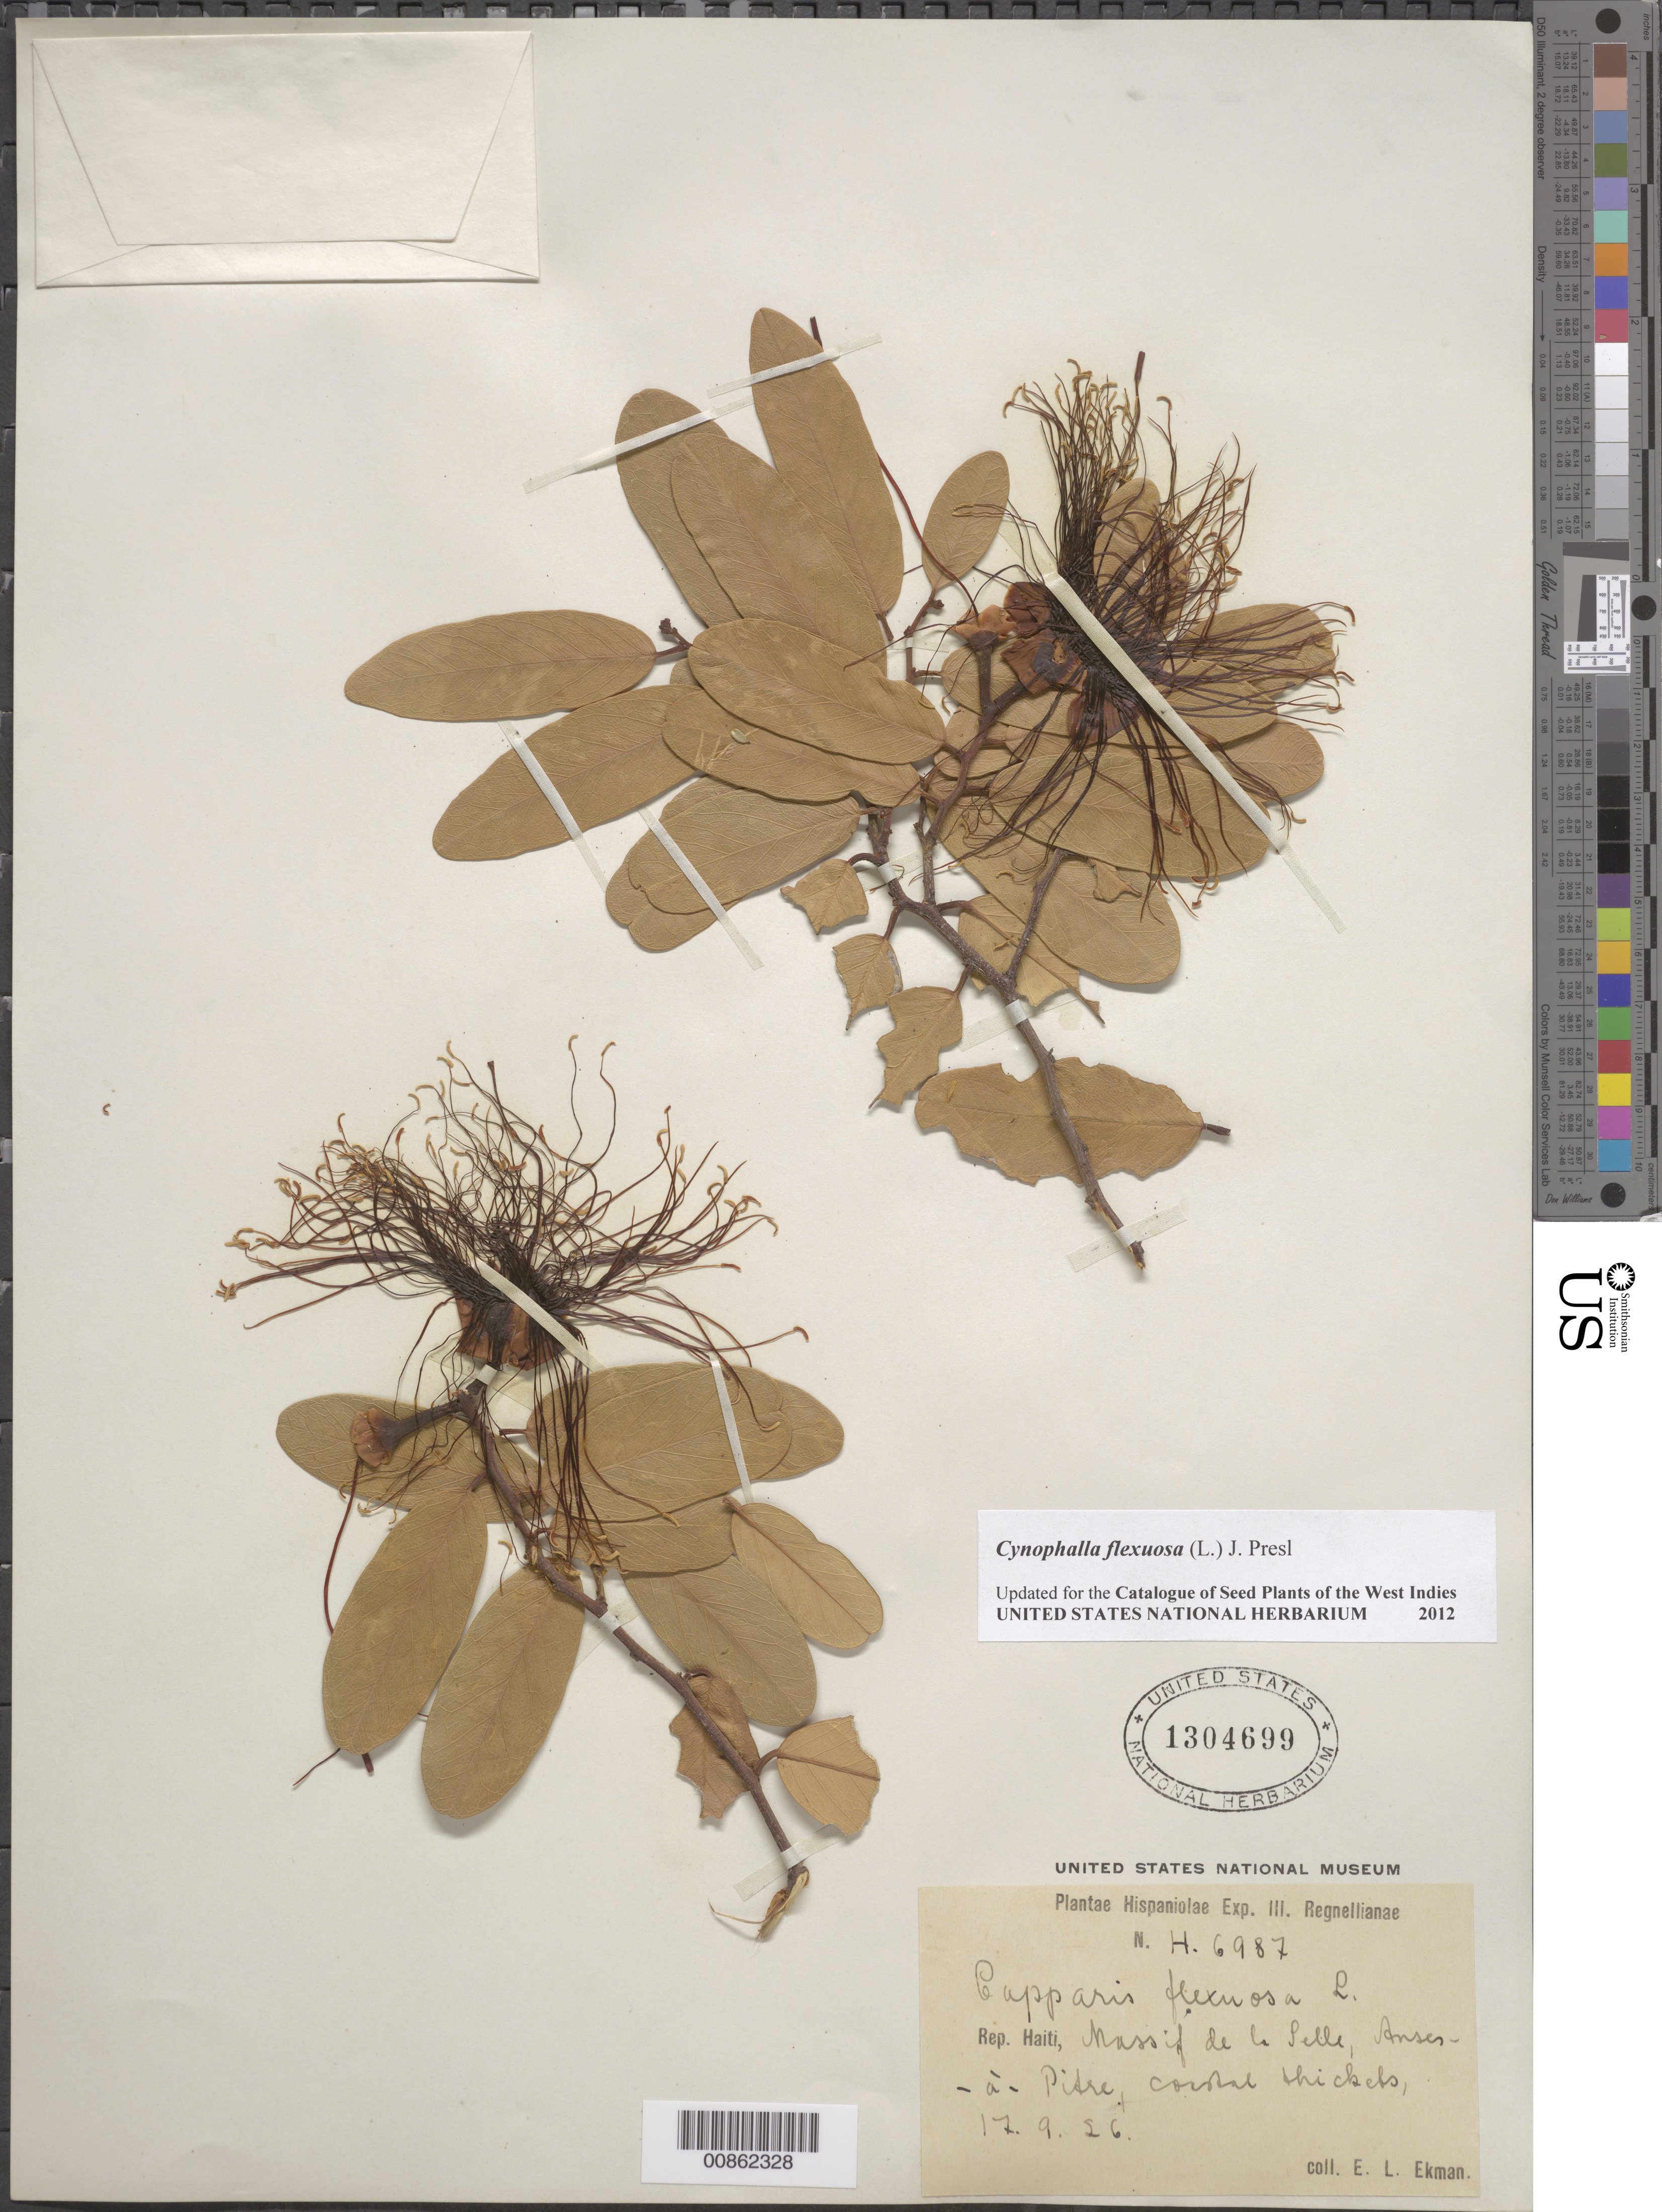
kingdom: Plantae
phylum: Tracheophyta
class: Magnoliopsida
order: Brassicales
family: Capparaceae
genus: Cynophalla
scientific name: Cynophalla flexuosa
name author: (L.) J. Presl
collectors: E. L. Ekman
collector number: H 6987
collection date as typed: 17 Sep 1926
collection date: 1926-09-17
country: Haiti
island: Hispaniola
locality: Massif de la Selle, Anse-à-Pitre.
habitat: Coastal thickets.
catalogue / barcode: US 1304699